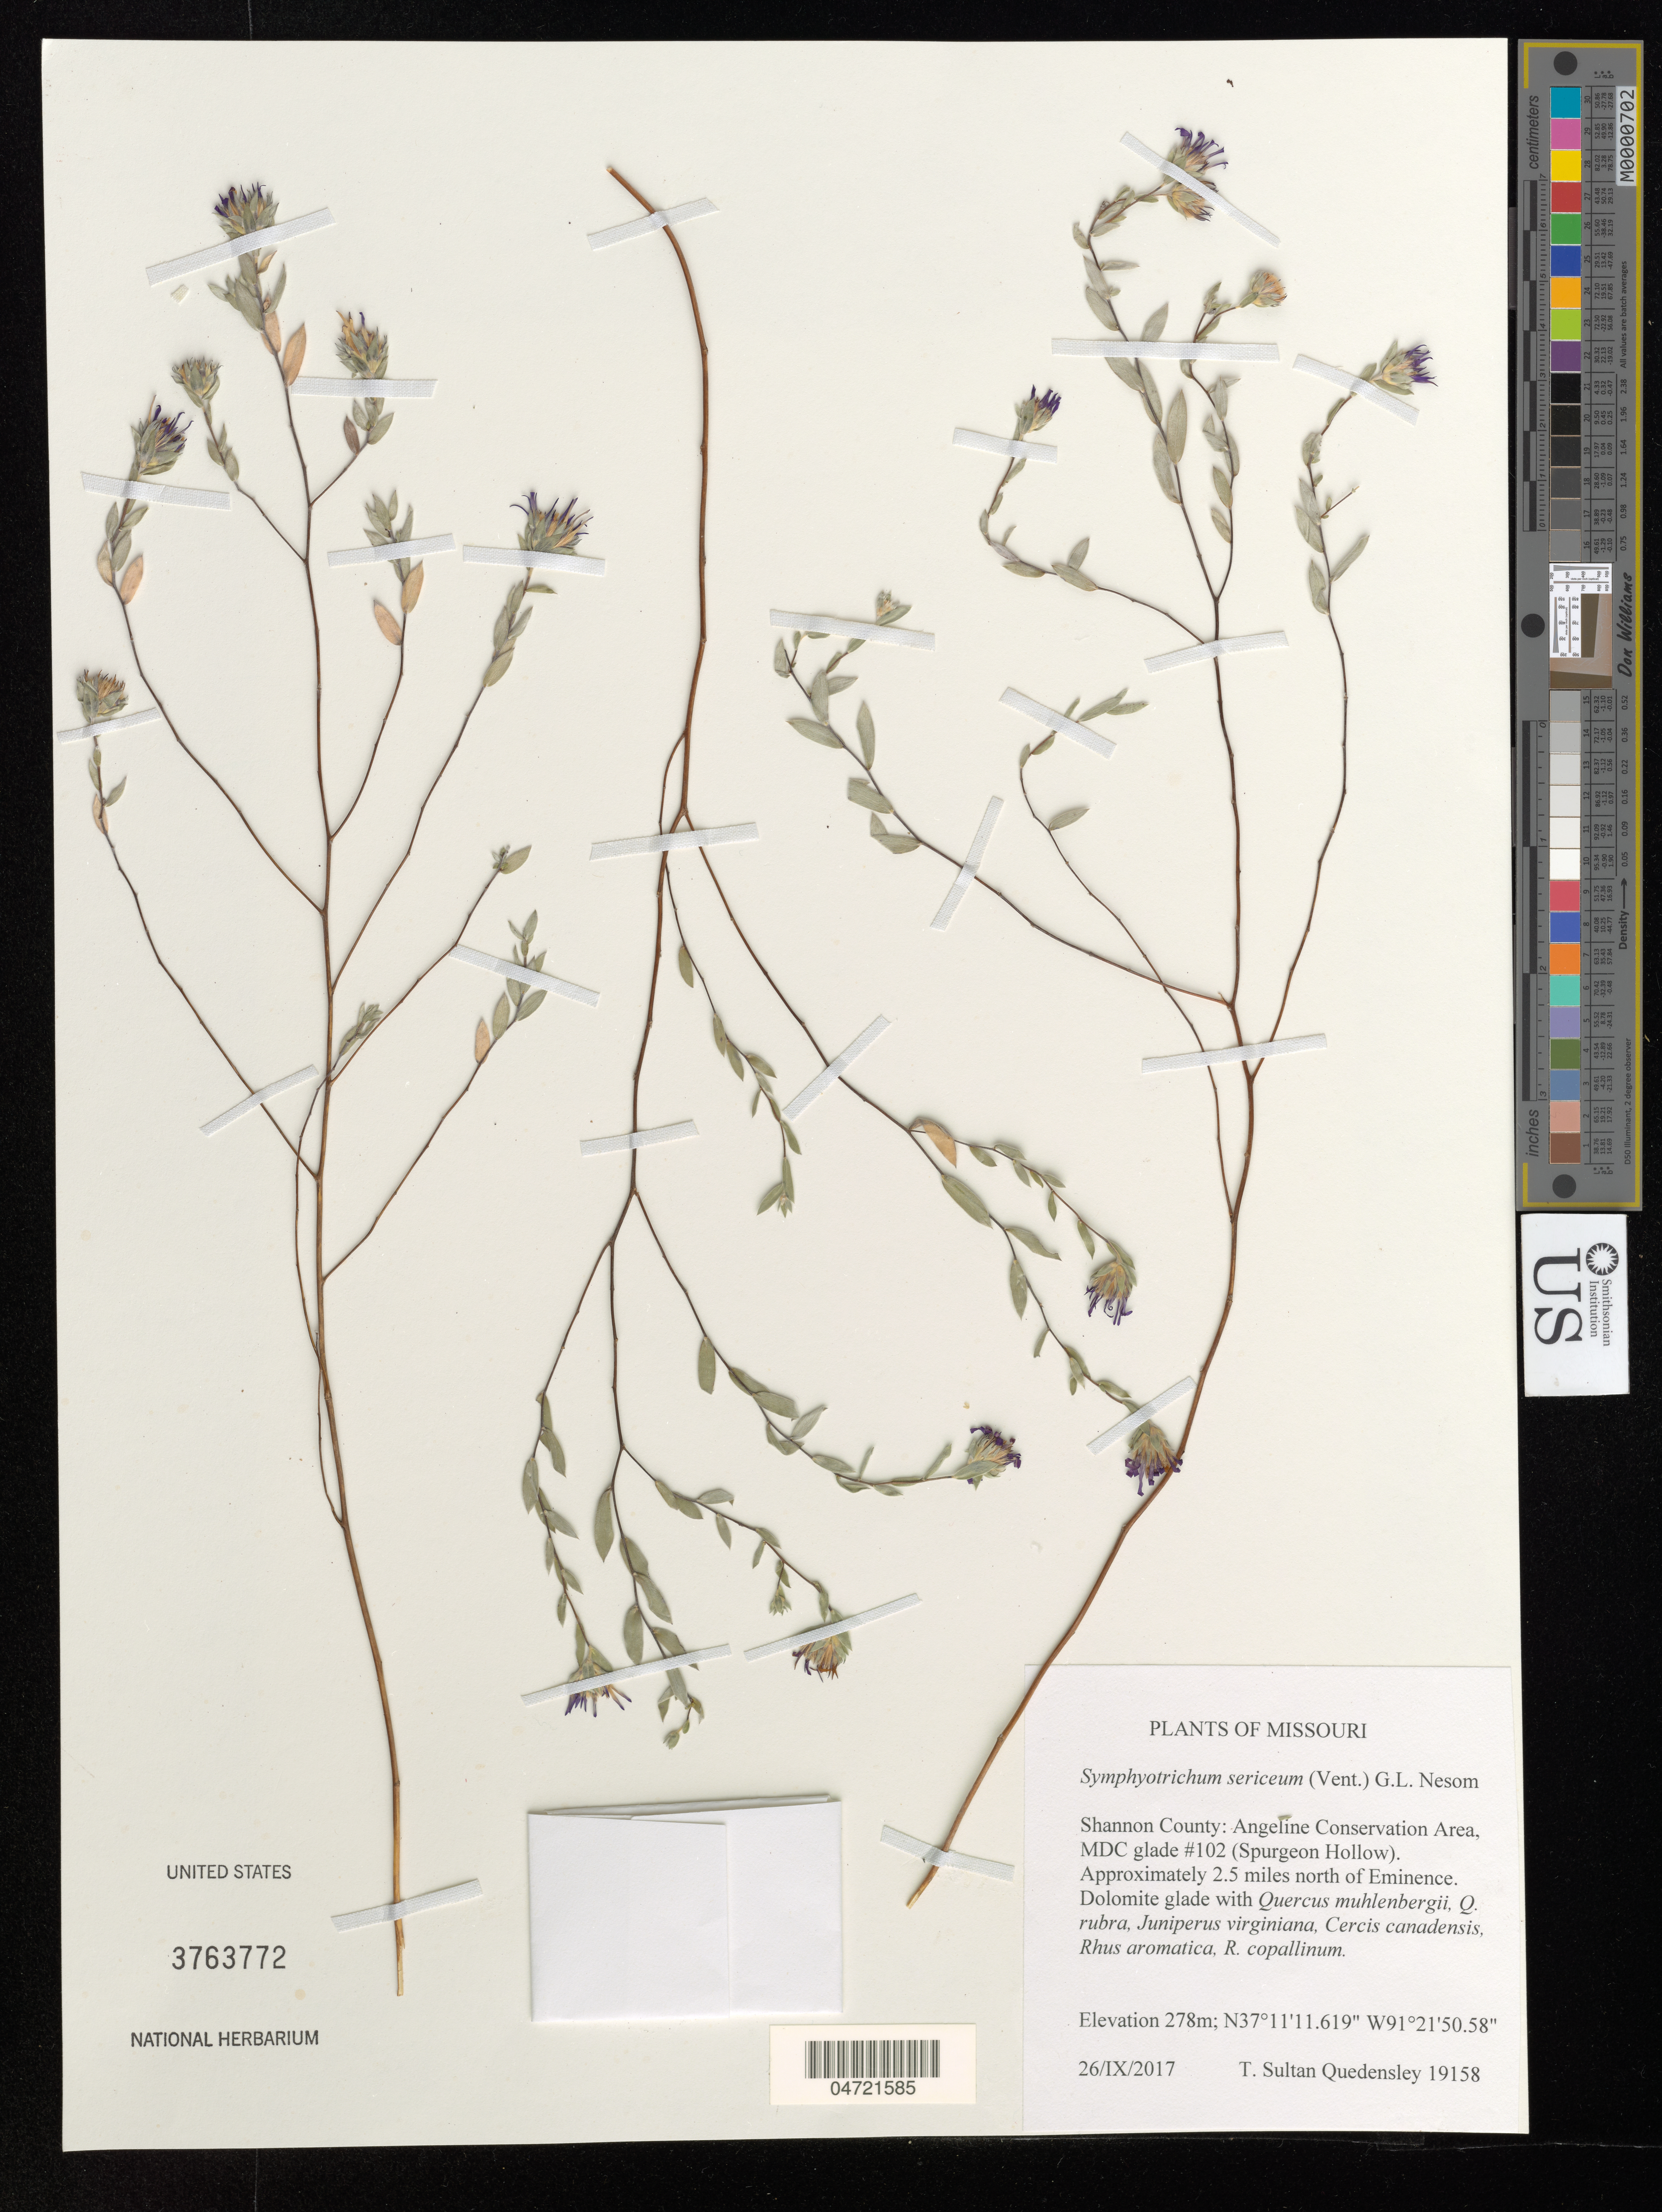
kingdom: Plantae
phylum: Tracheophyta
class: Magnoliopsida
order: Asterales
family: Asteraceae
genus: Symphyotrichum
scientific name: Symphyotrichum sericeum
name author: (Vent.) G.L. Nesom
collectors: T. S. Quedensley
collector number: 19158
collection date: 2017-09-26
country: United States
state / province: Missouri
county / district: Shannon County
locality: Angeline Conservation Area, MDC glade #102 (Spurgeon Hollow). Approx. 2.5 miles N of Eminence.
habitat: Dolomite glade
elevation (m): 278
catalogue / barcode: US 3763772